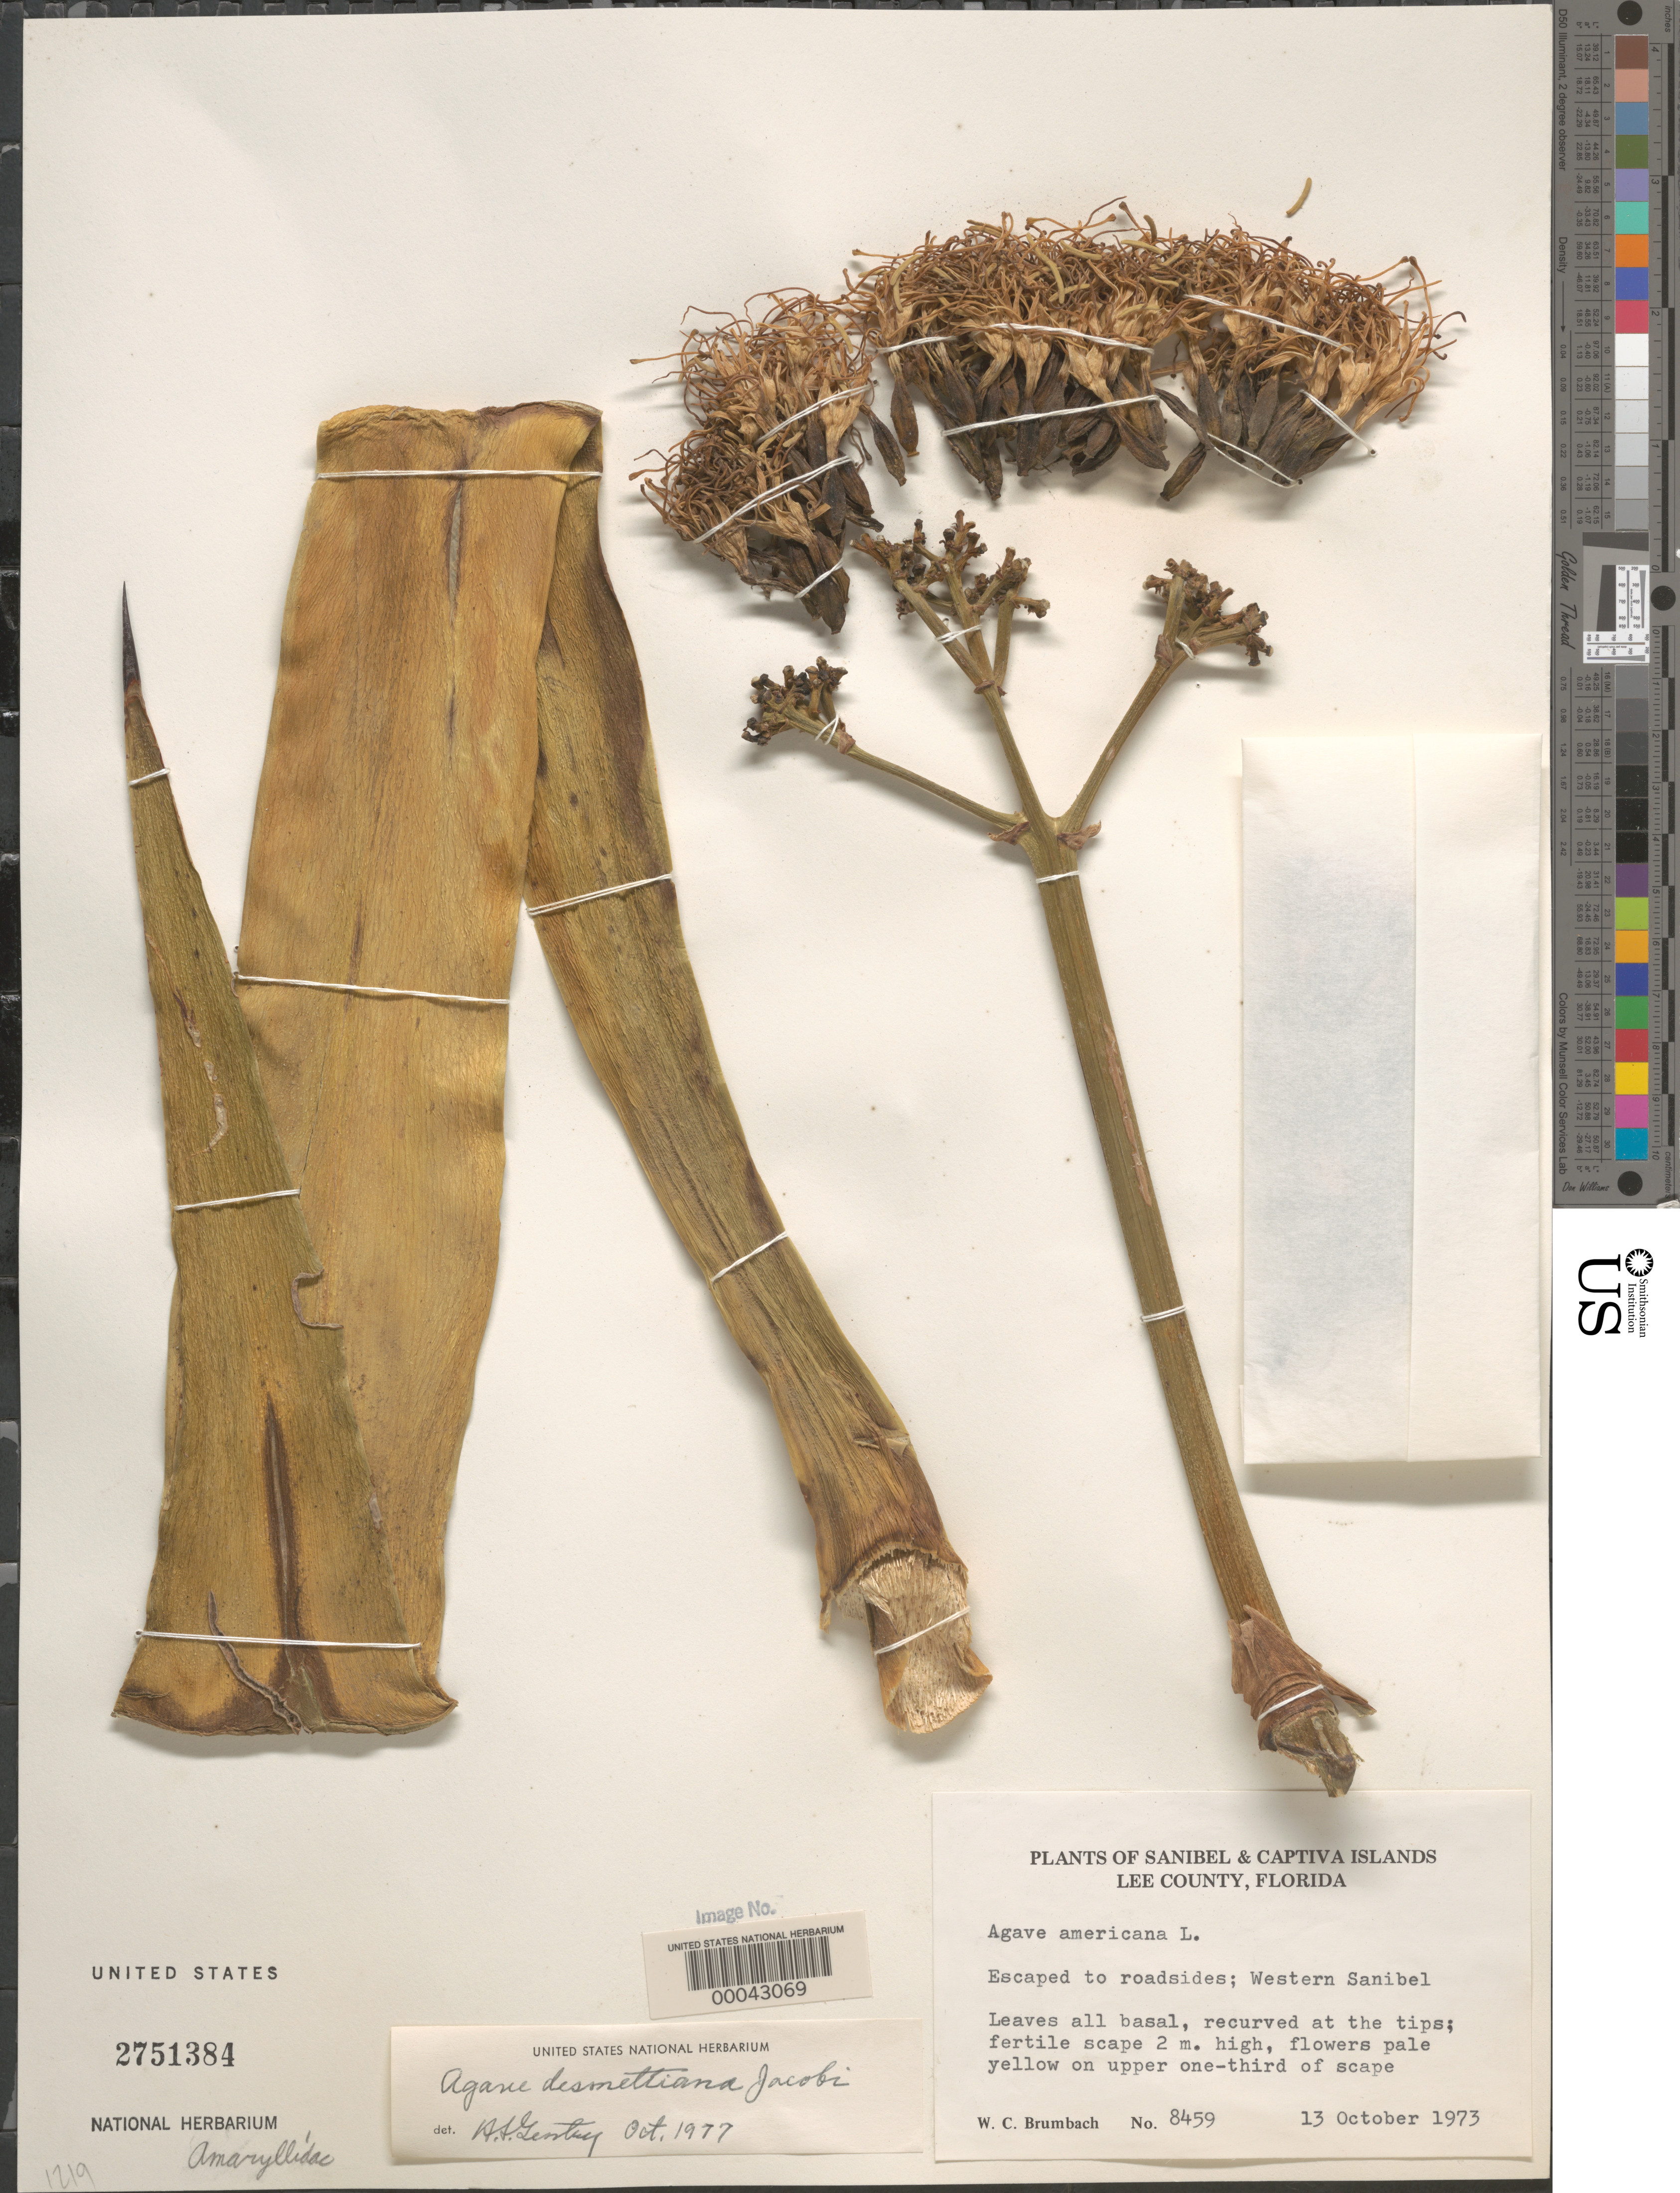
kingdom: Plantae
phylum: Tracheophyta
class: Liliopsida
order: Asparagales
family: Asparagaceae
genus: Agave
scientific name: Agave americana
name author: L.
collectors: W. C. Brumbach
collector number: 8459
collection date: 1973-10-13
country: United States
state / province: Florida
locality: Sanibel & Captiva Islands. Lee County. Escaped to roadsides; Western Sanibel.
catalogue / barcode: US 2751384